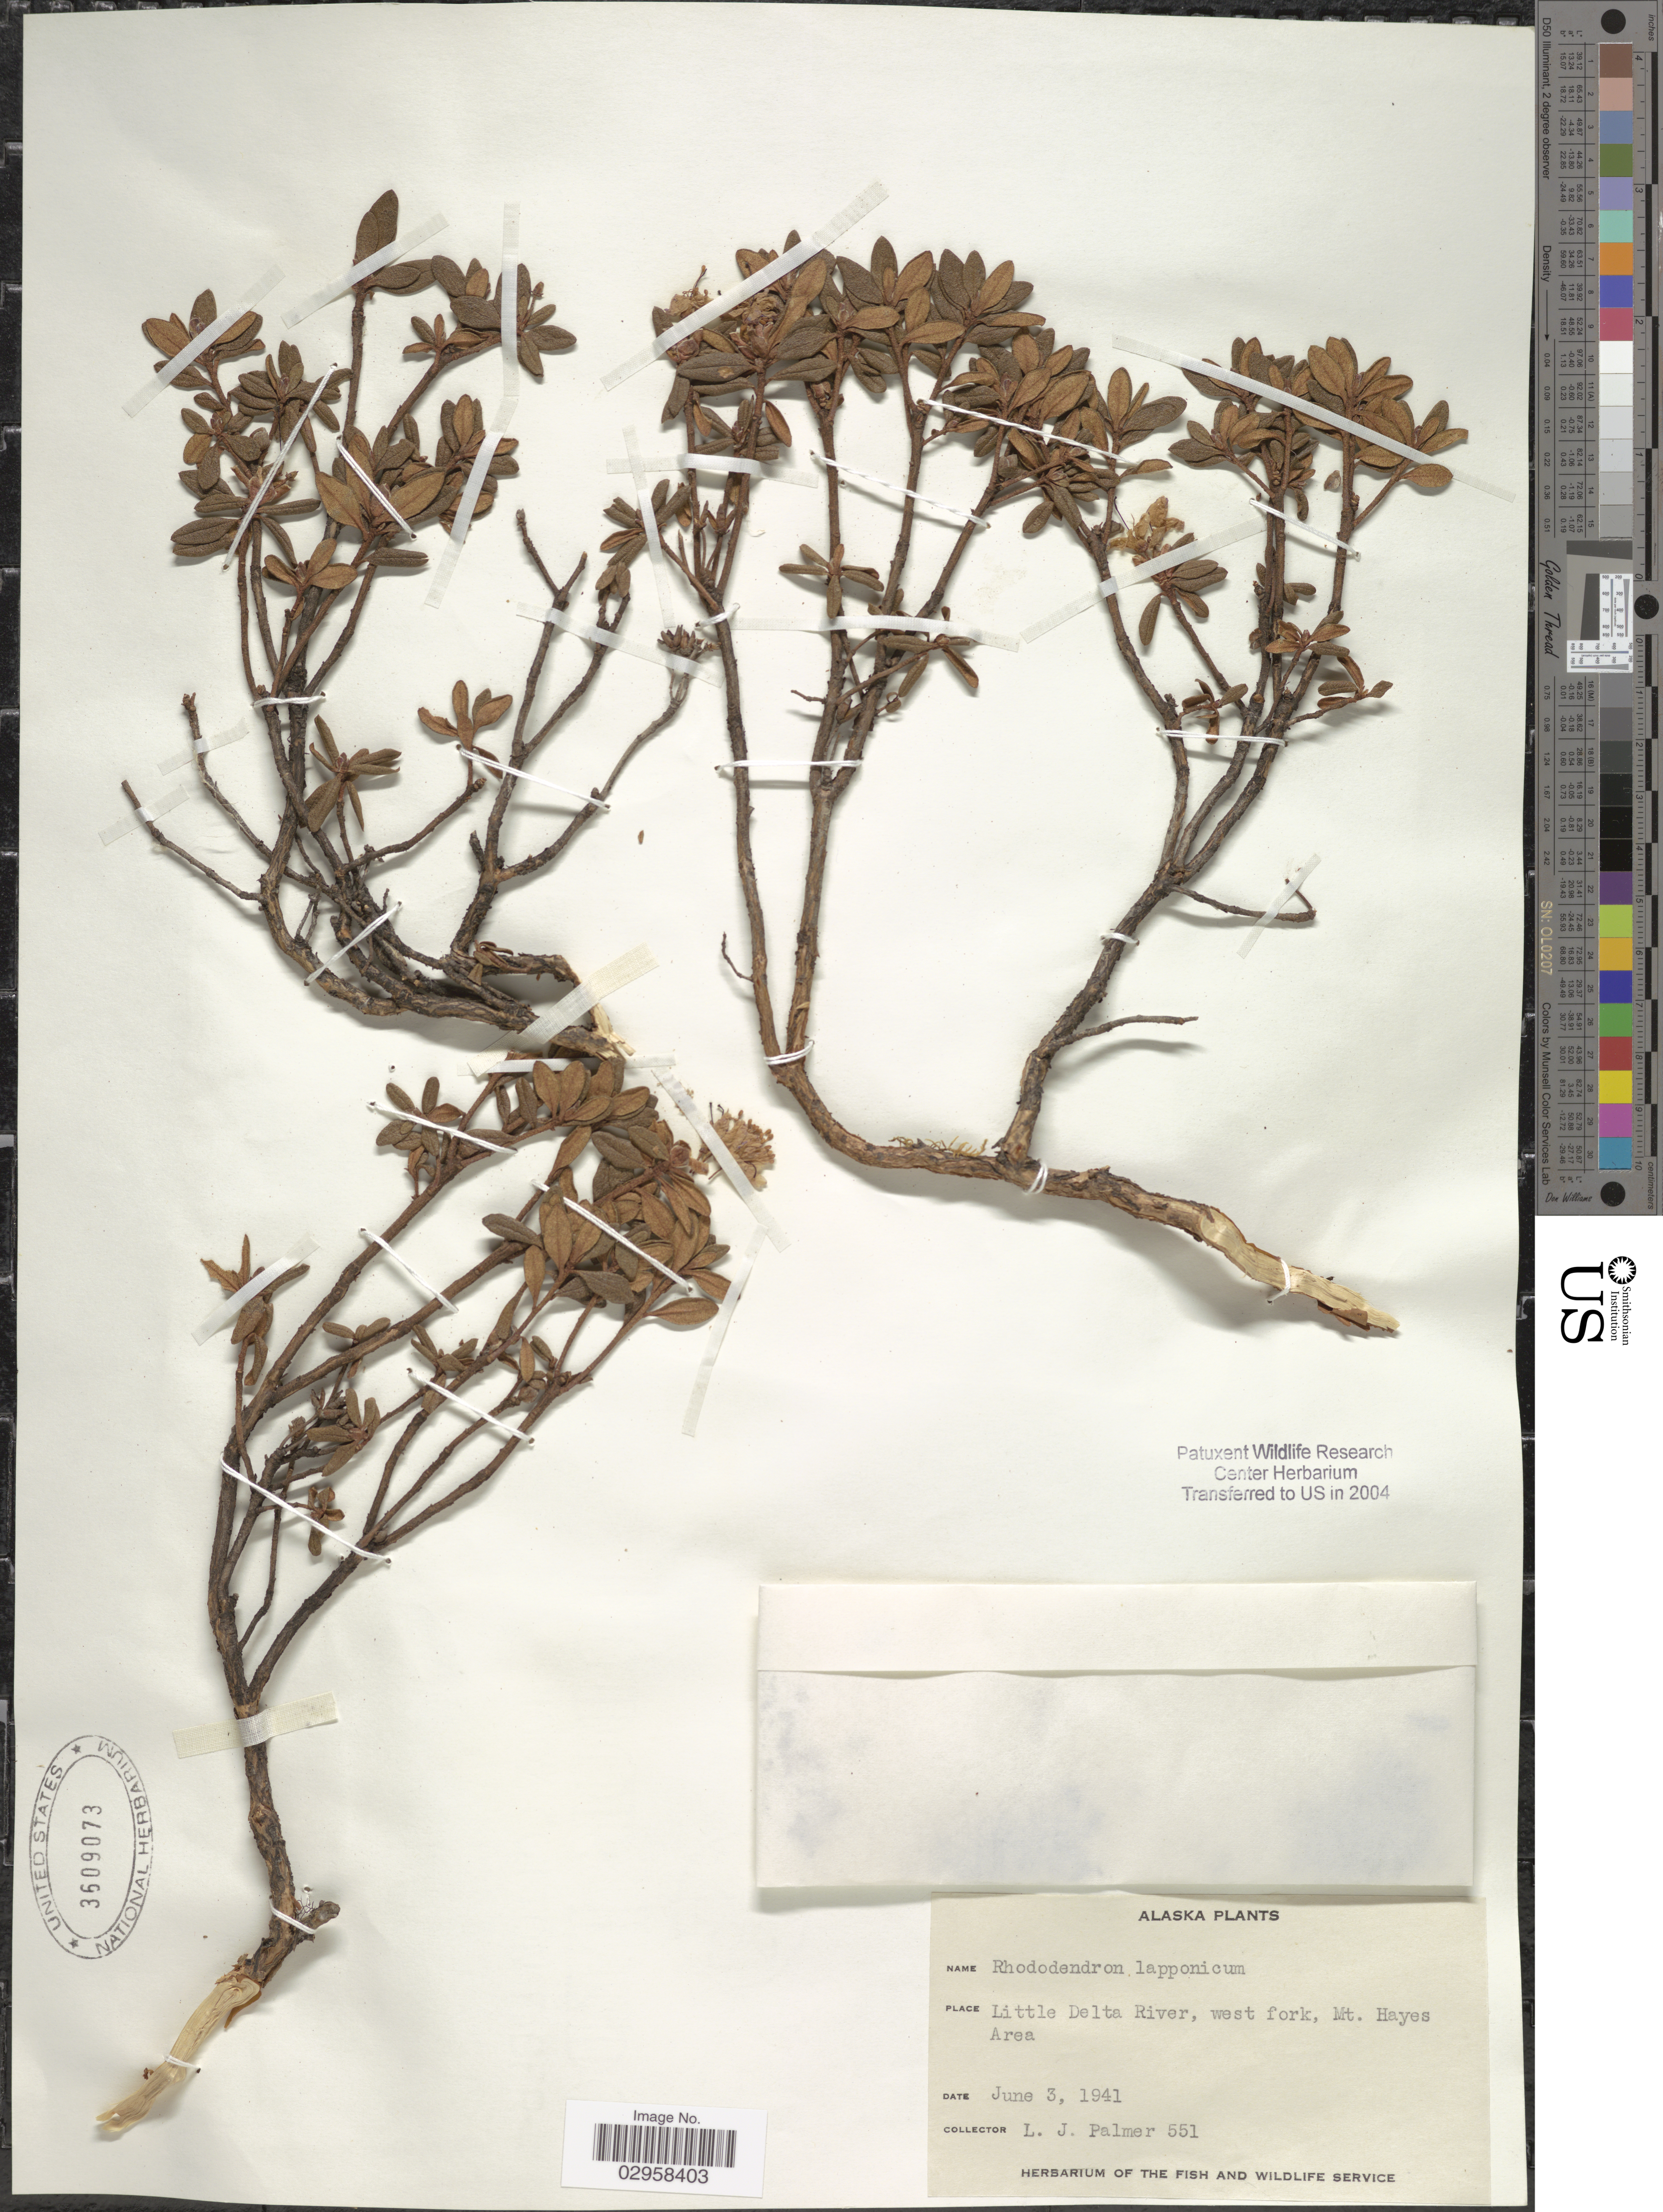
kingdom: Plantae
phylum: Tracheophyta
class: Magnoliopsida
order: Ericales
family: Ericaceae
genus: Rhododendron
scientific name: Rhododendron lapponicum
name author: (L.) Wahlenb.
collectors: L. J. Palmer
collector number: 551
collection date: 1941-06-03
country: United States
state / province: Alaska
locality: Little Delta River, west fork, Mt. Hayes Area.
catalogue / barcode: US 3609073